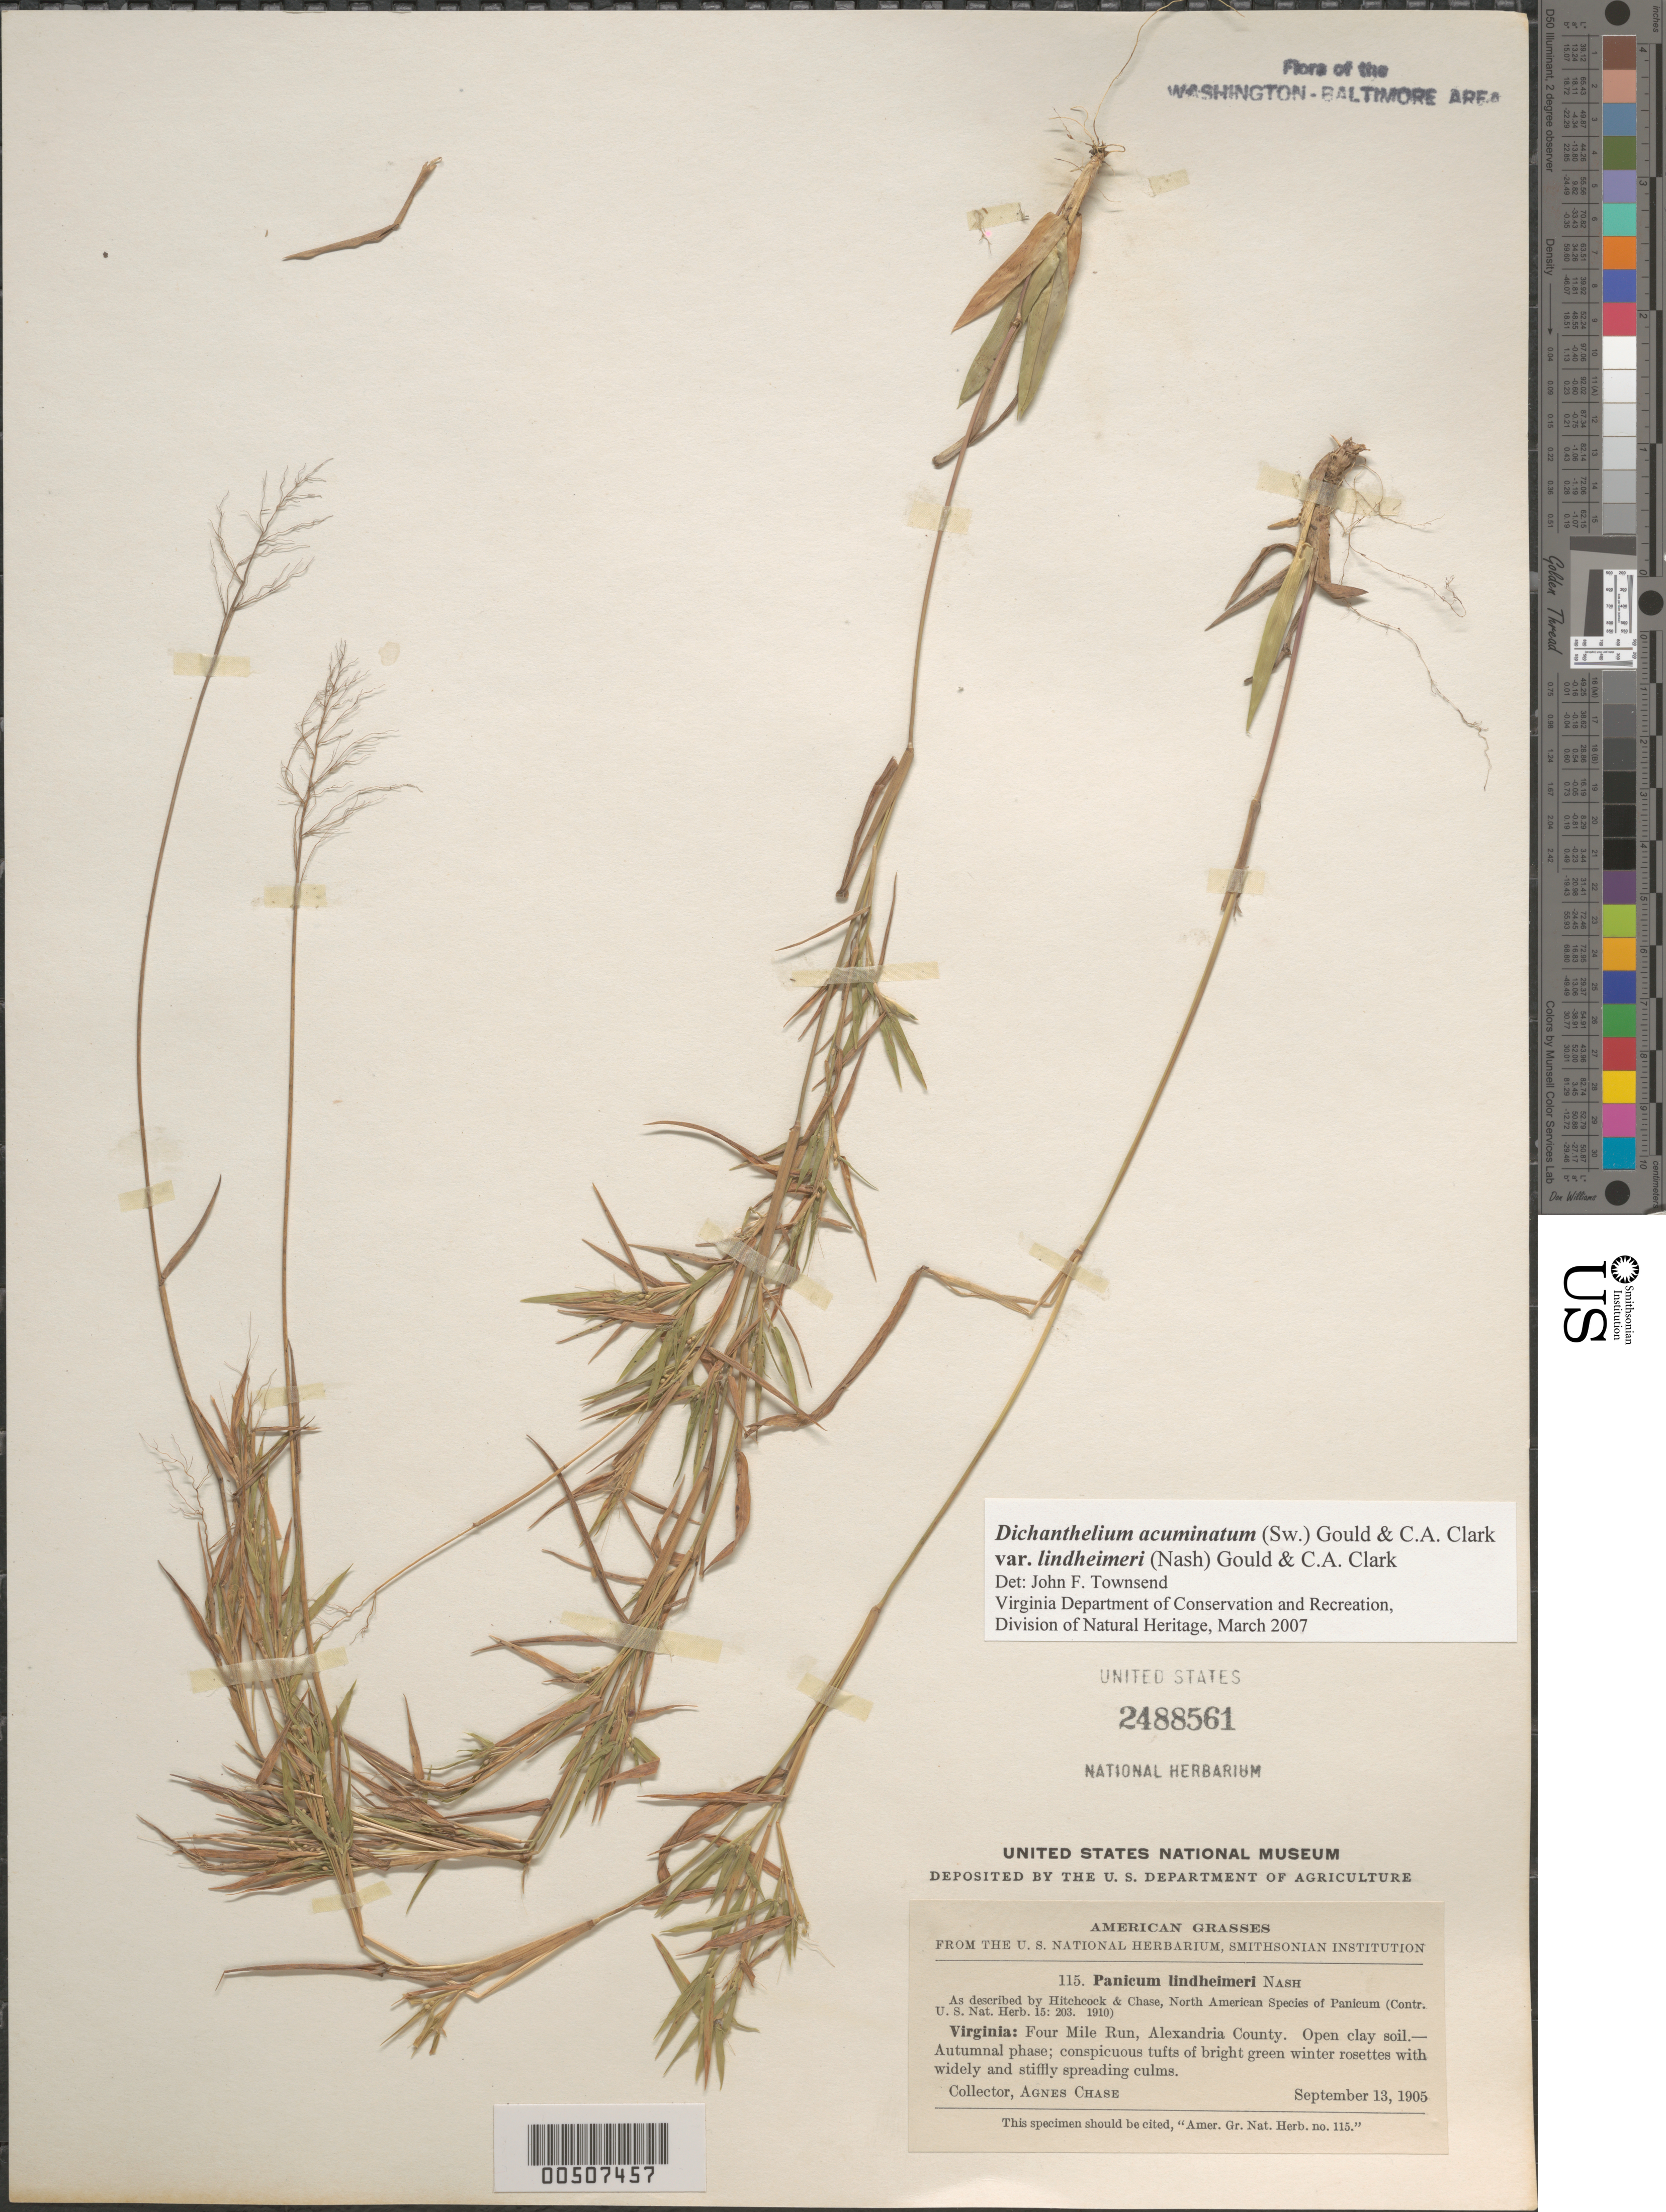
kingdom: Plantae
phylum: Tracheophyta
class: Liliopsida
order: Poales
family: Poaceae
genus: Dichanthelium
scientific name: Dichanthelium acuminatum var. lindheimeri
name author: (Nash) Gould & C.A. Clark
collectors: A. Chase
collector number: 115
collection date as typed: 13 Sep 1905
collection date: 1905-09-13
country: United States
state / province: Virginia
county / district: Arlington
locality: Four Mile Run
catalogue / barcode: US 2488561